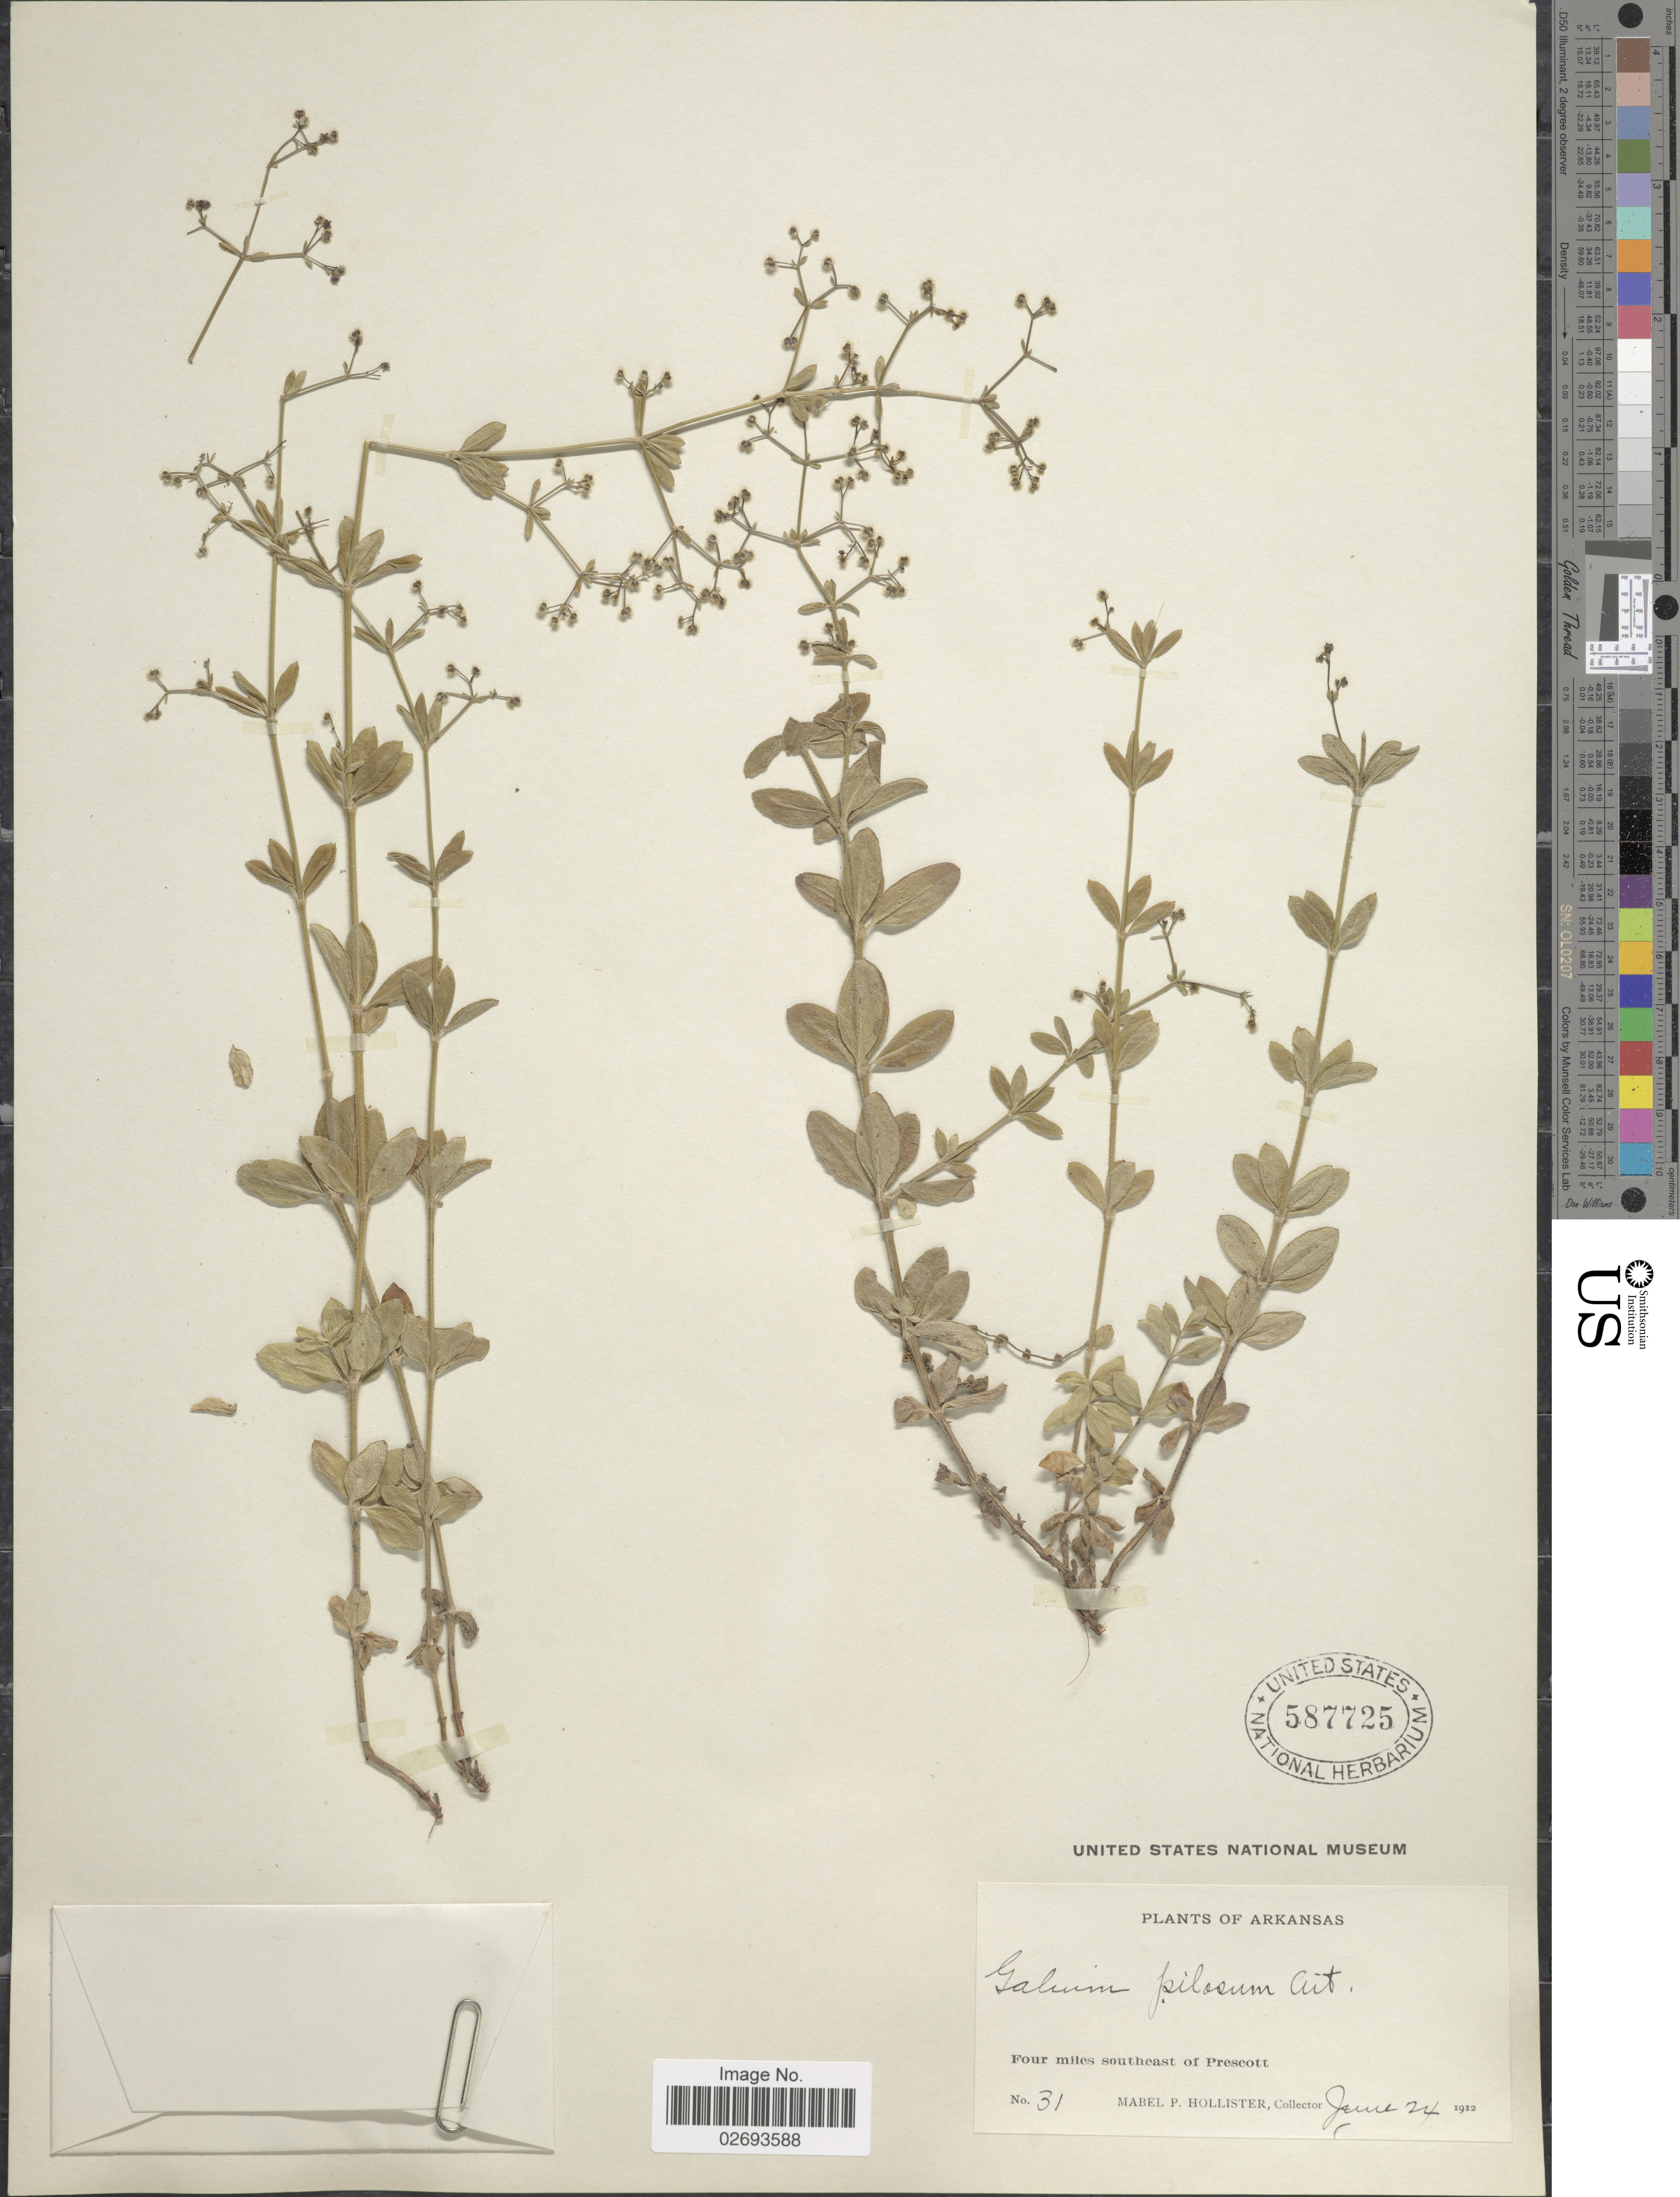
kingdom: Plantae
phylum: Tracheophyta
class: Magnoliopsida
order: Gentianales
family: Rubiaceae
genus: Galium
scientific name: Galium pilosum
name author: Aiton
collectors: M. Hollister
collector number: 31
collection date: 1912-06-24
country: United States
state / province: Arkansas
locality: Four miles southeast of Prescott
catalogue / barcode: US 587725